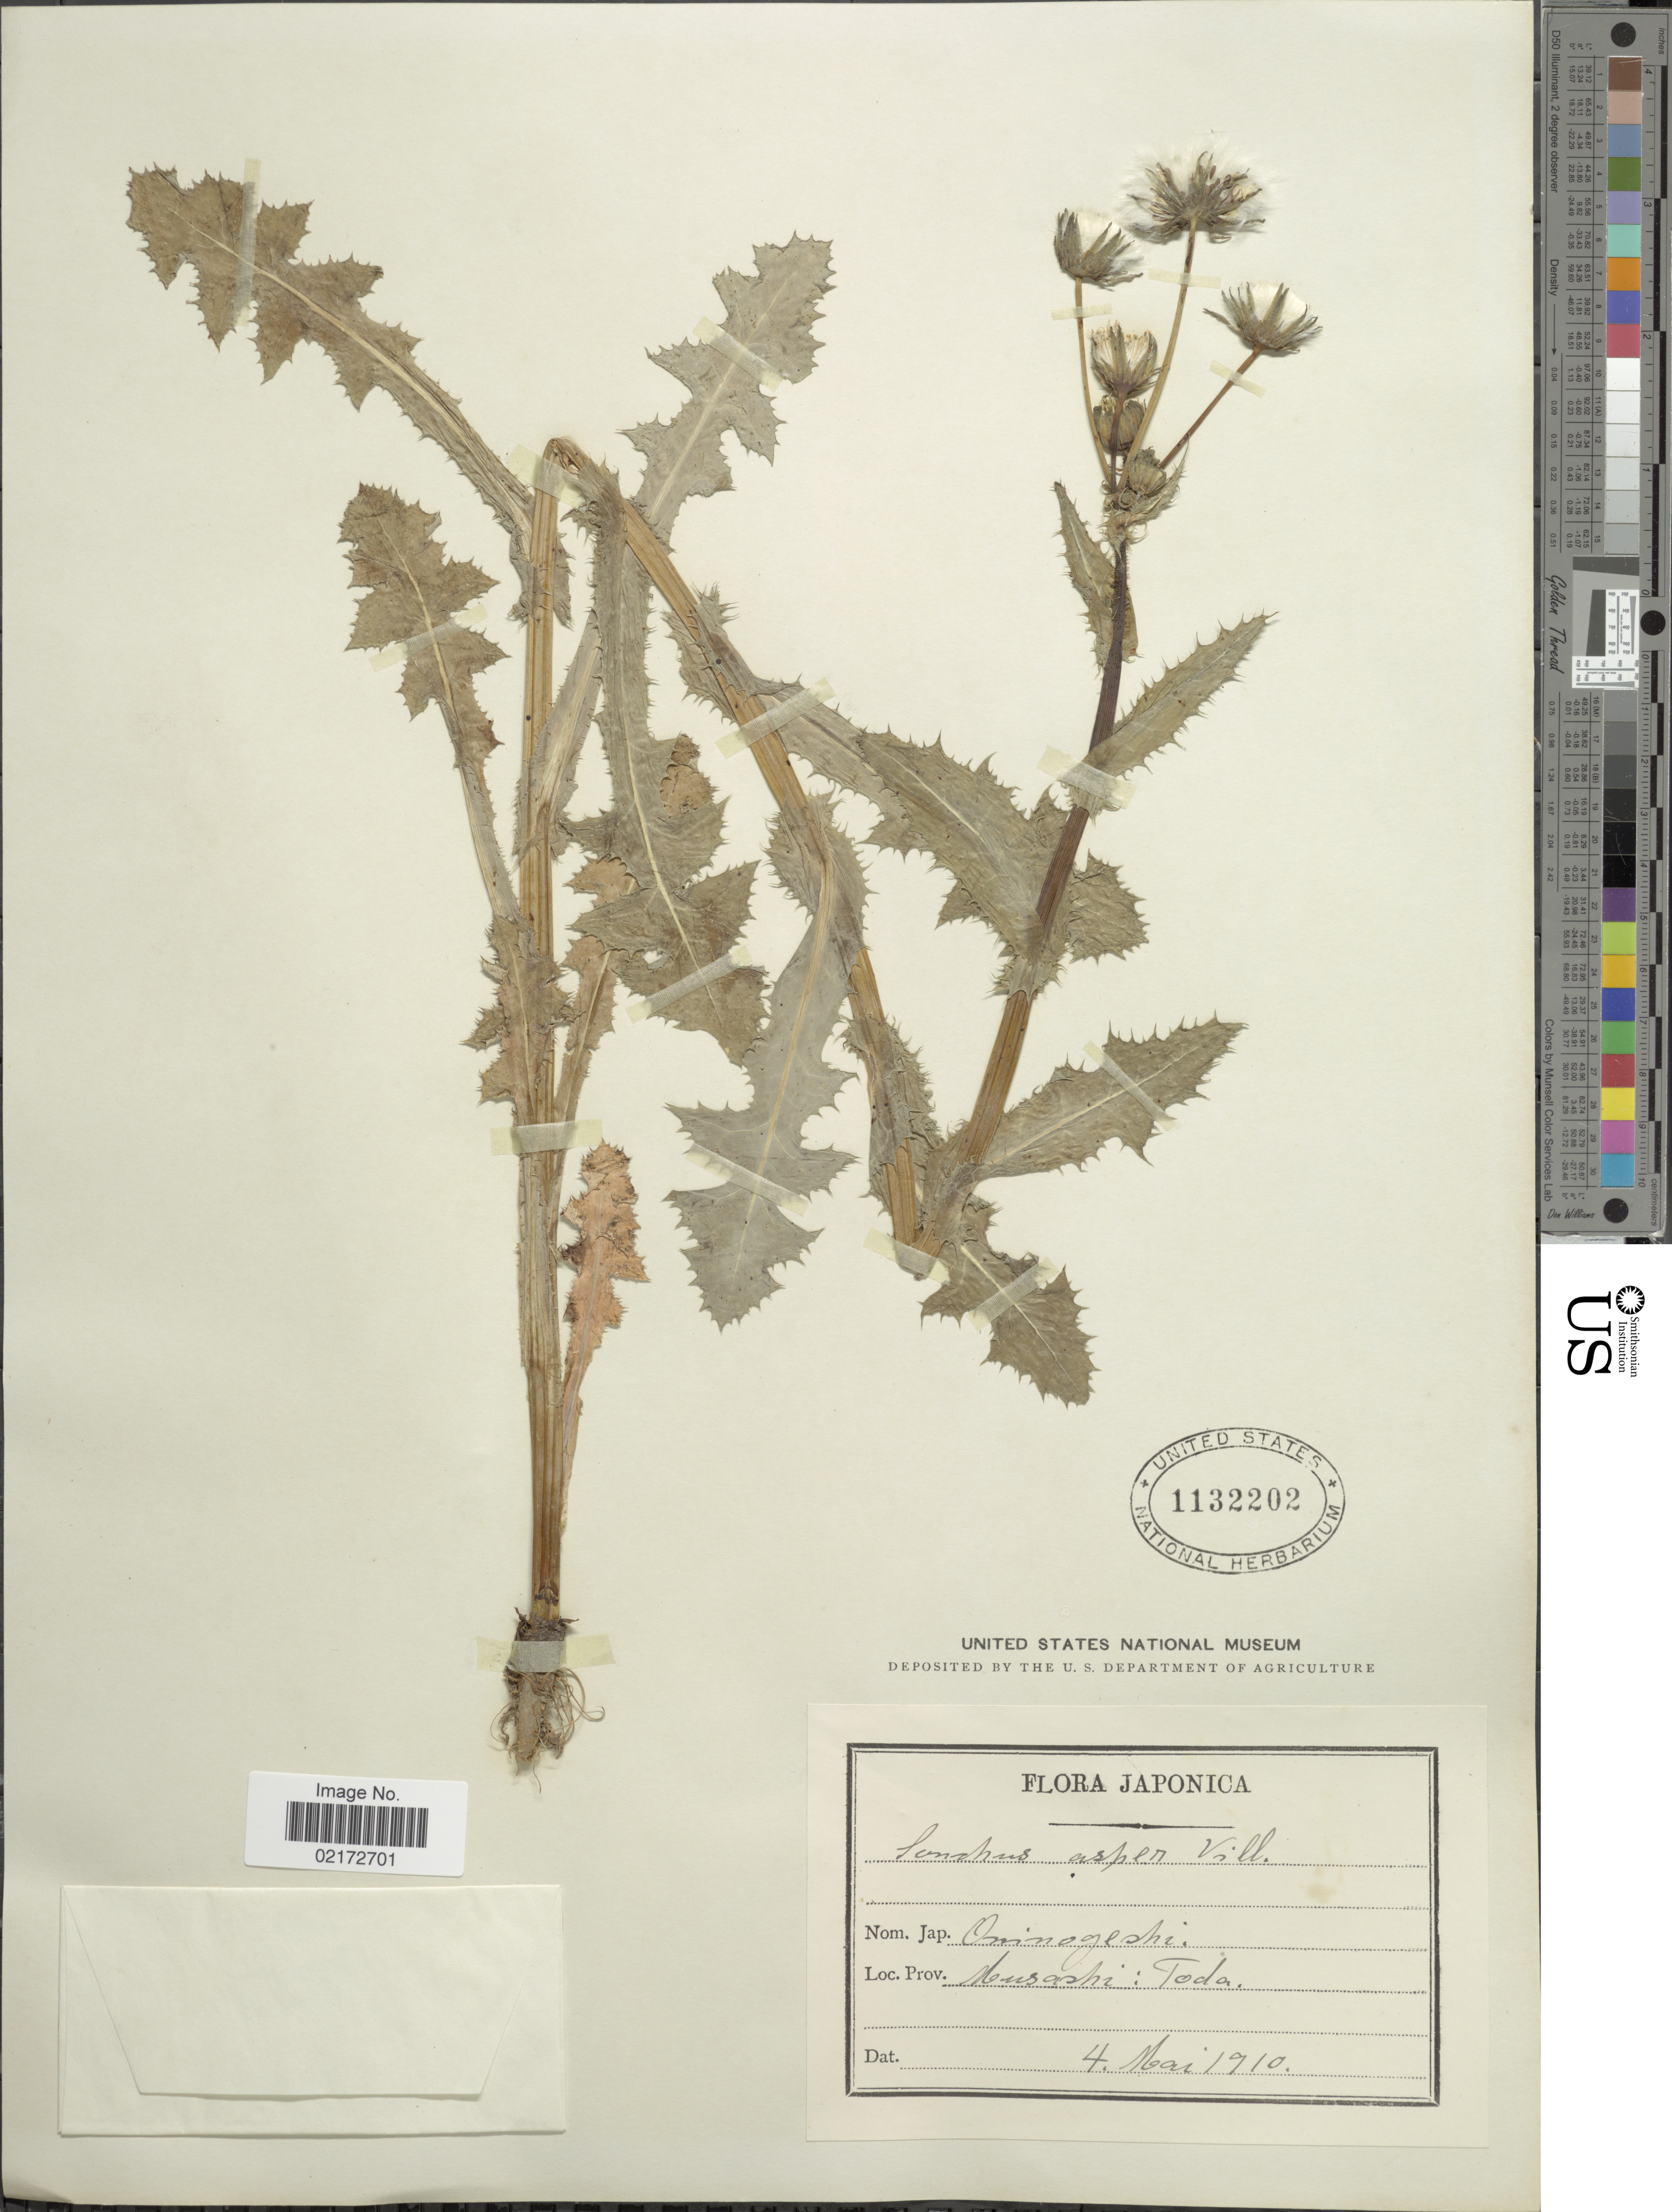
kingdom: Plantae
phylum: Tracheophyta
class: Magnoliopsida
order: Asterales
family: Asteraceae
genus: Sonchus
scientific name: Sonchus asper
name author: (L.) Hill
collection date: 1910-05-04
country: Japan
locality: Japonica. Musashi: Toda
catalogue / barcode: US 1132202